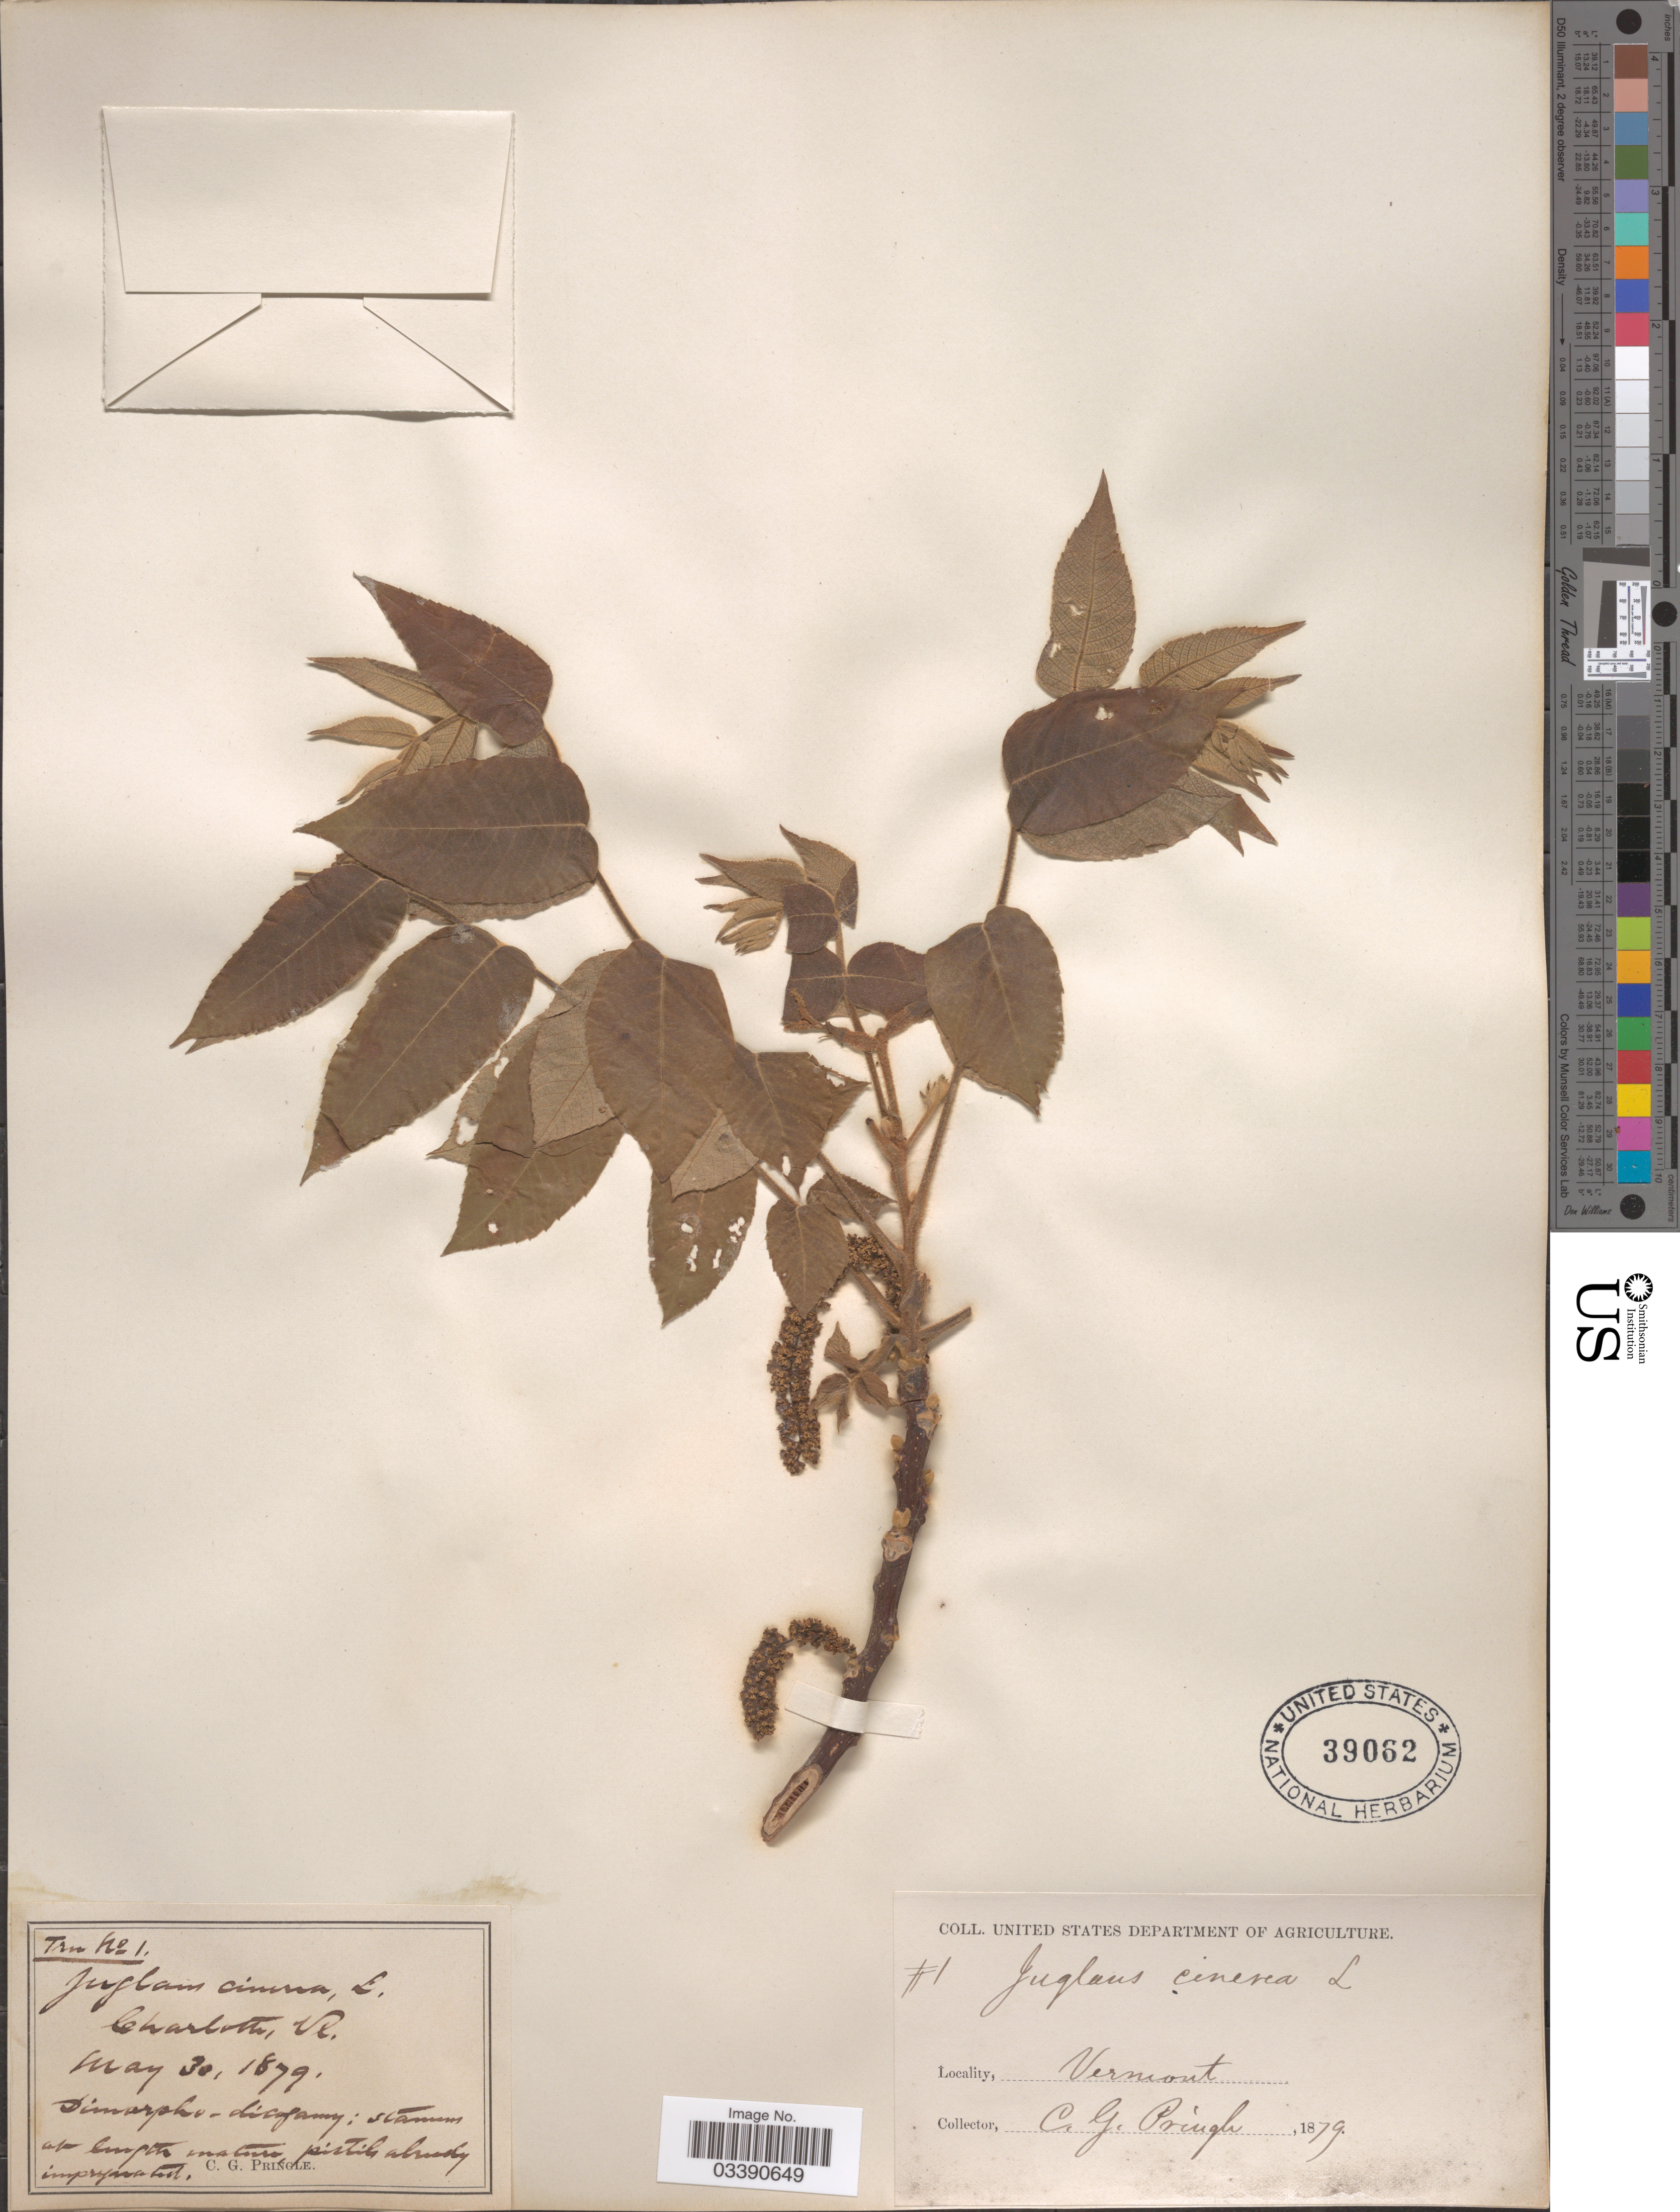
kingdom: Plantae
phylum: Tracheophyta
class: Magnoliopsida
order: Fagales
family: Juglandaceae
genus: Juglans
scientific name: Juglans cinerea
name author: L.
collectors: C. G. Pringle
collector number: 1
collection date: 1879-05-30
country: United States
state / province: Vermont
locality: Charlotte.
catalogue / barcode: US 39062